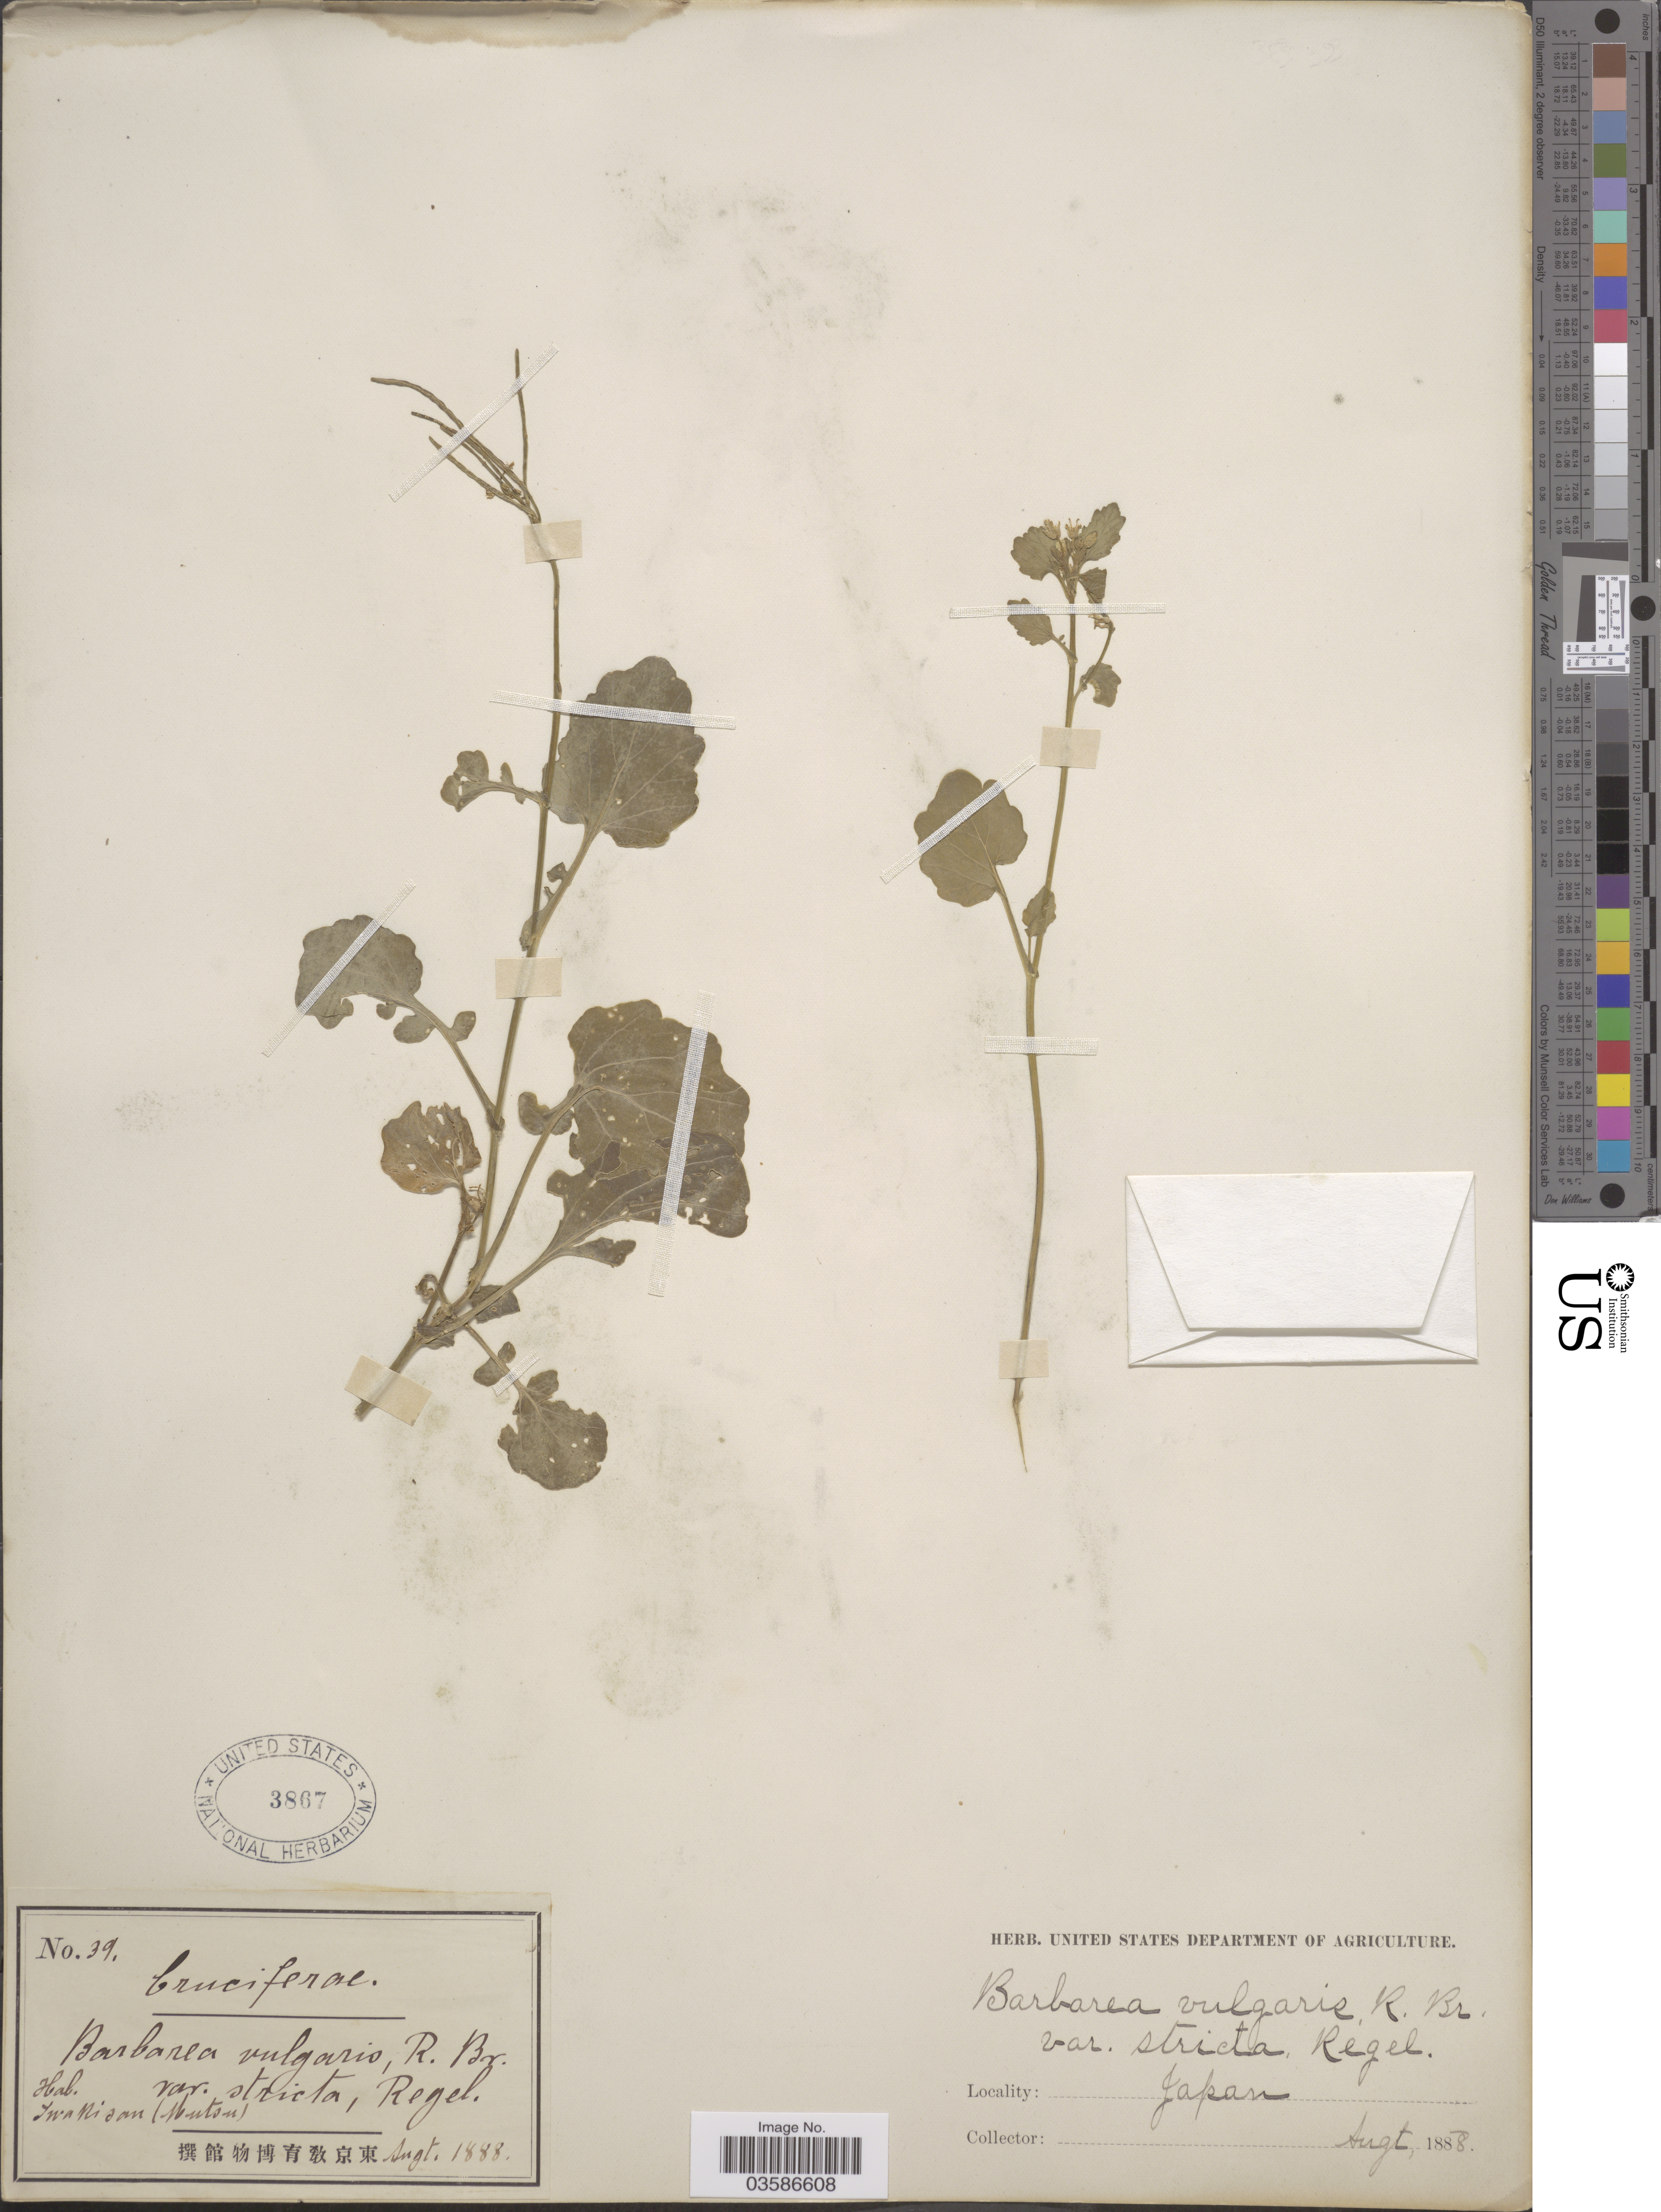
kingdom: Plantae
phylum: Tracheophyta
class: Magnoliopsida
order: Brassicales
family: Brassicaceae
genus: Barbarea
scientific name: Barbarea vulgaris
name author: W.T. Aiton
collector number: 39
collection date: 1888-08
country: Japan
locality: Iwakisan (Mutsu).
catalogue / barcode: US 3867